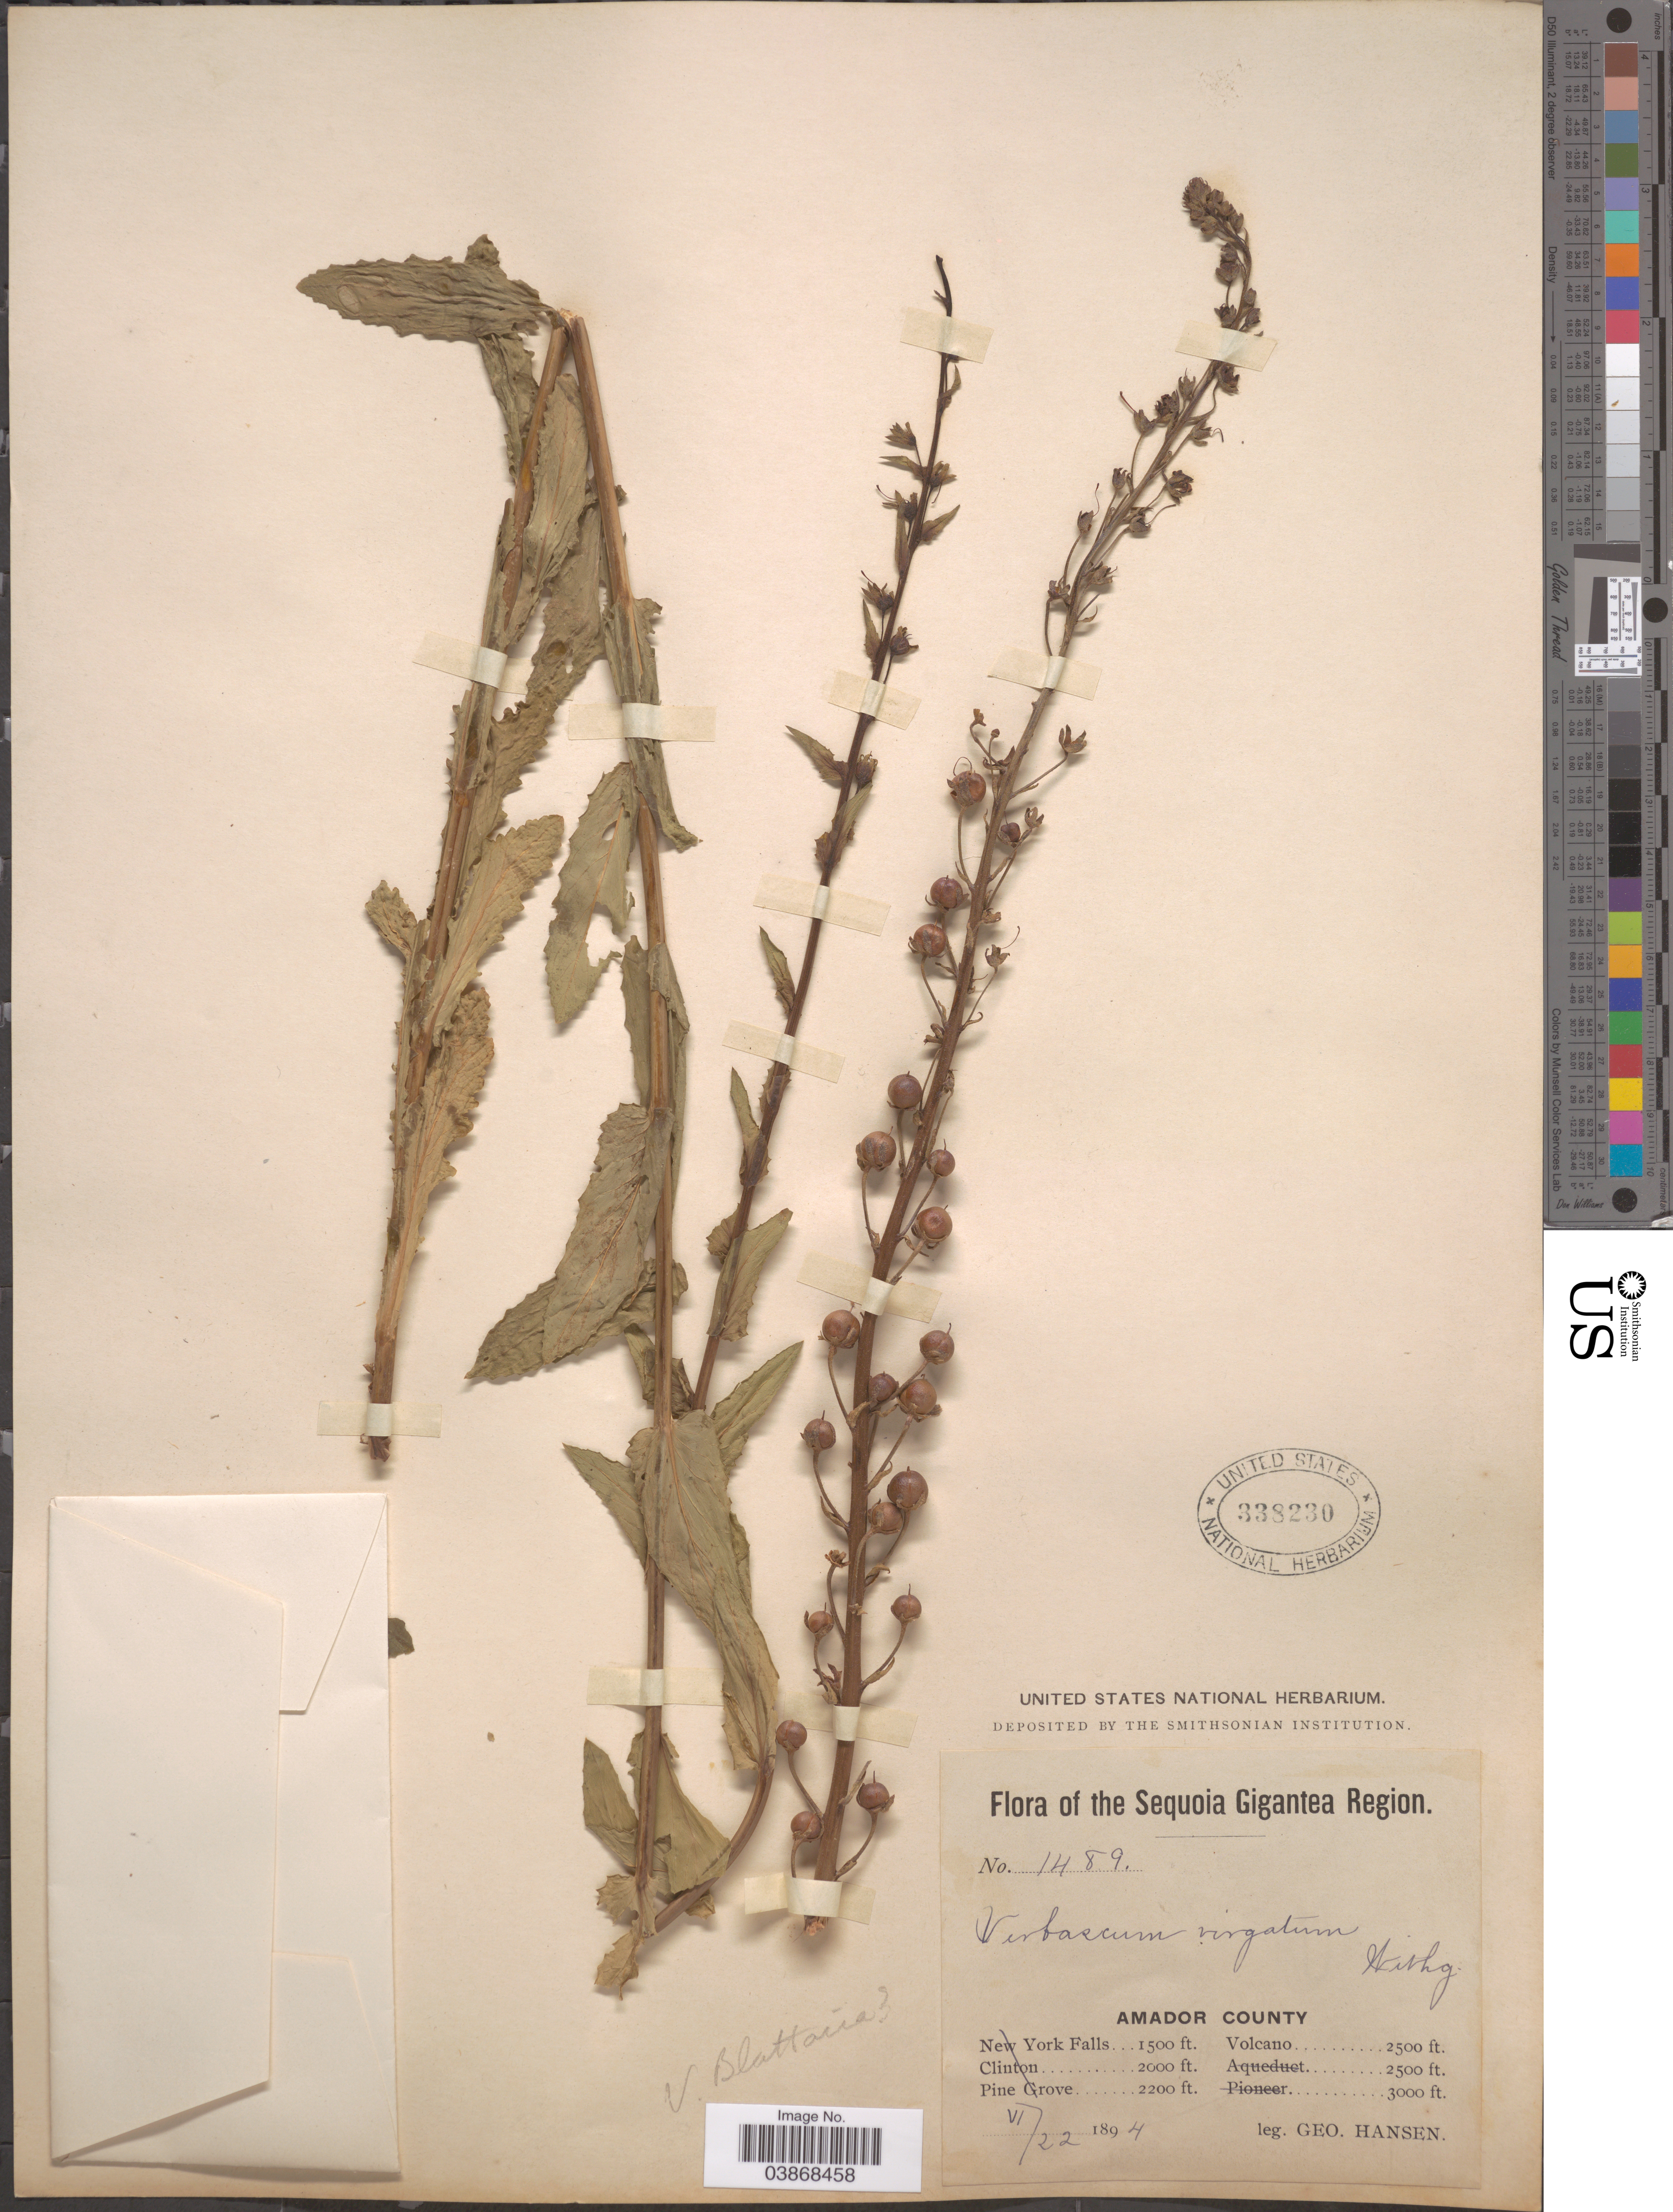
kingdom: Plantae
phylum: Tracheophyta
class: Magnoliopsida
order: Lamiales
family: Scrophulariaceae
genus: Verbascum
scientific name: Verbascum blattaria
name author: L.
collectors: G. Hansen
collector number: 1489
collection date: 1894-06-22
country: United States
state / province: California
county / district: Amador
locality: The Sequoia Gigantea Region. Amador County. Volcano.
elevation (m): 762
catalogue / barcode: US 338230